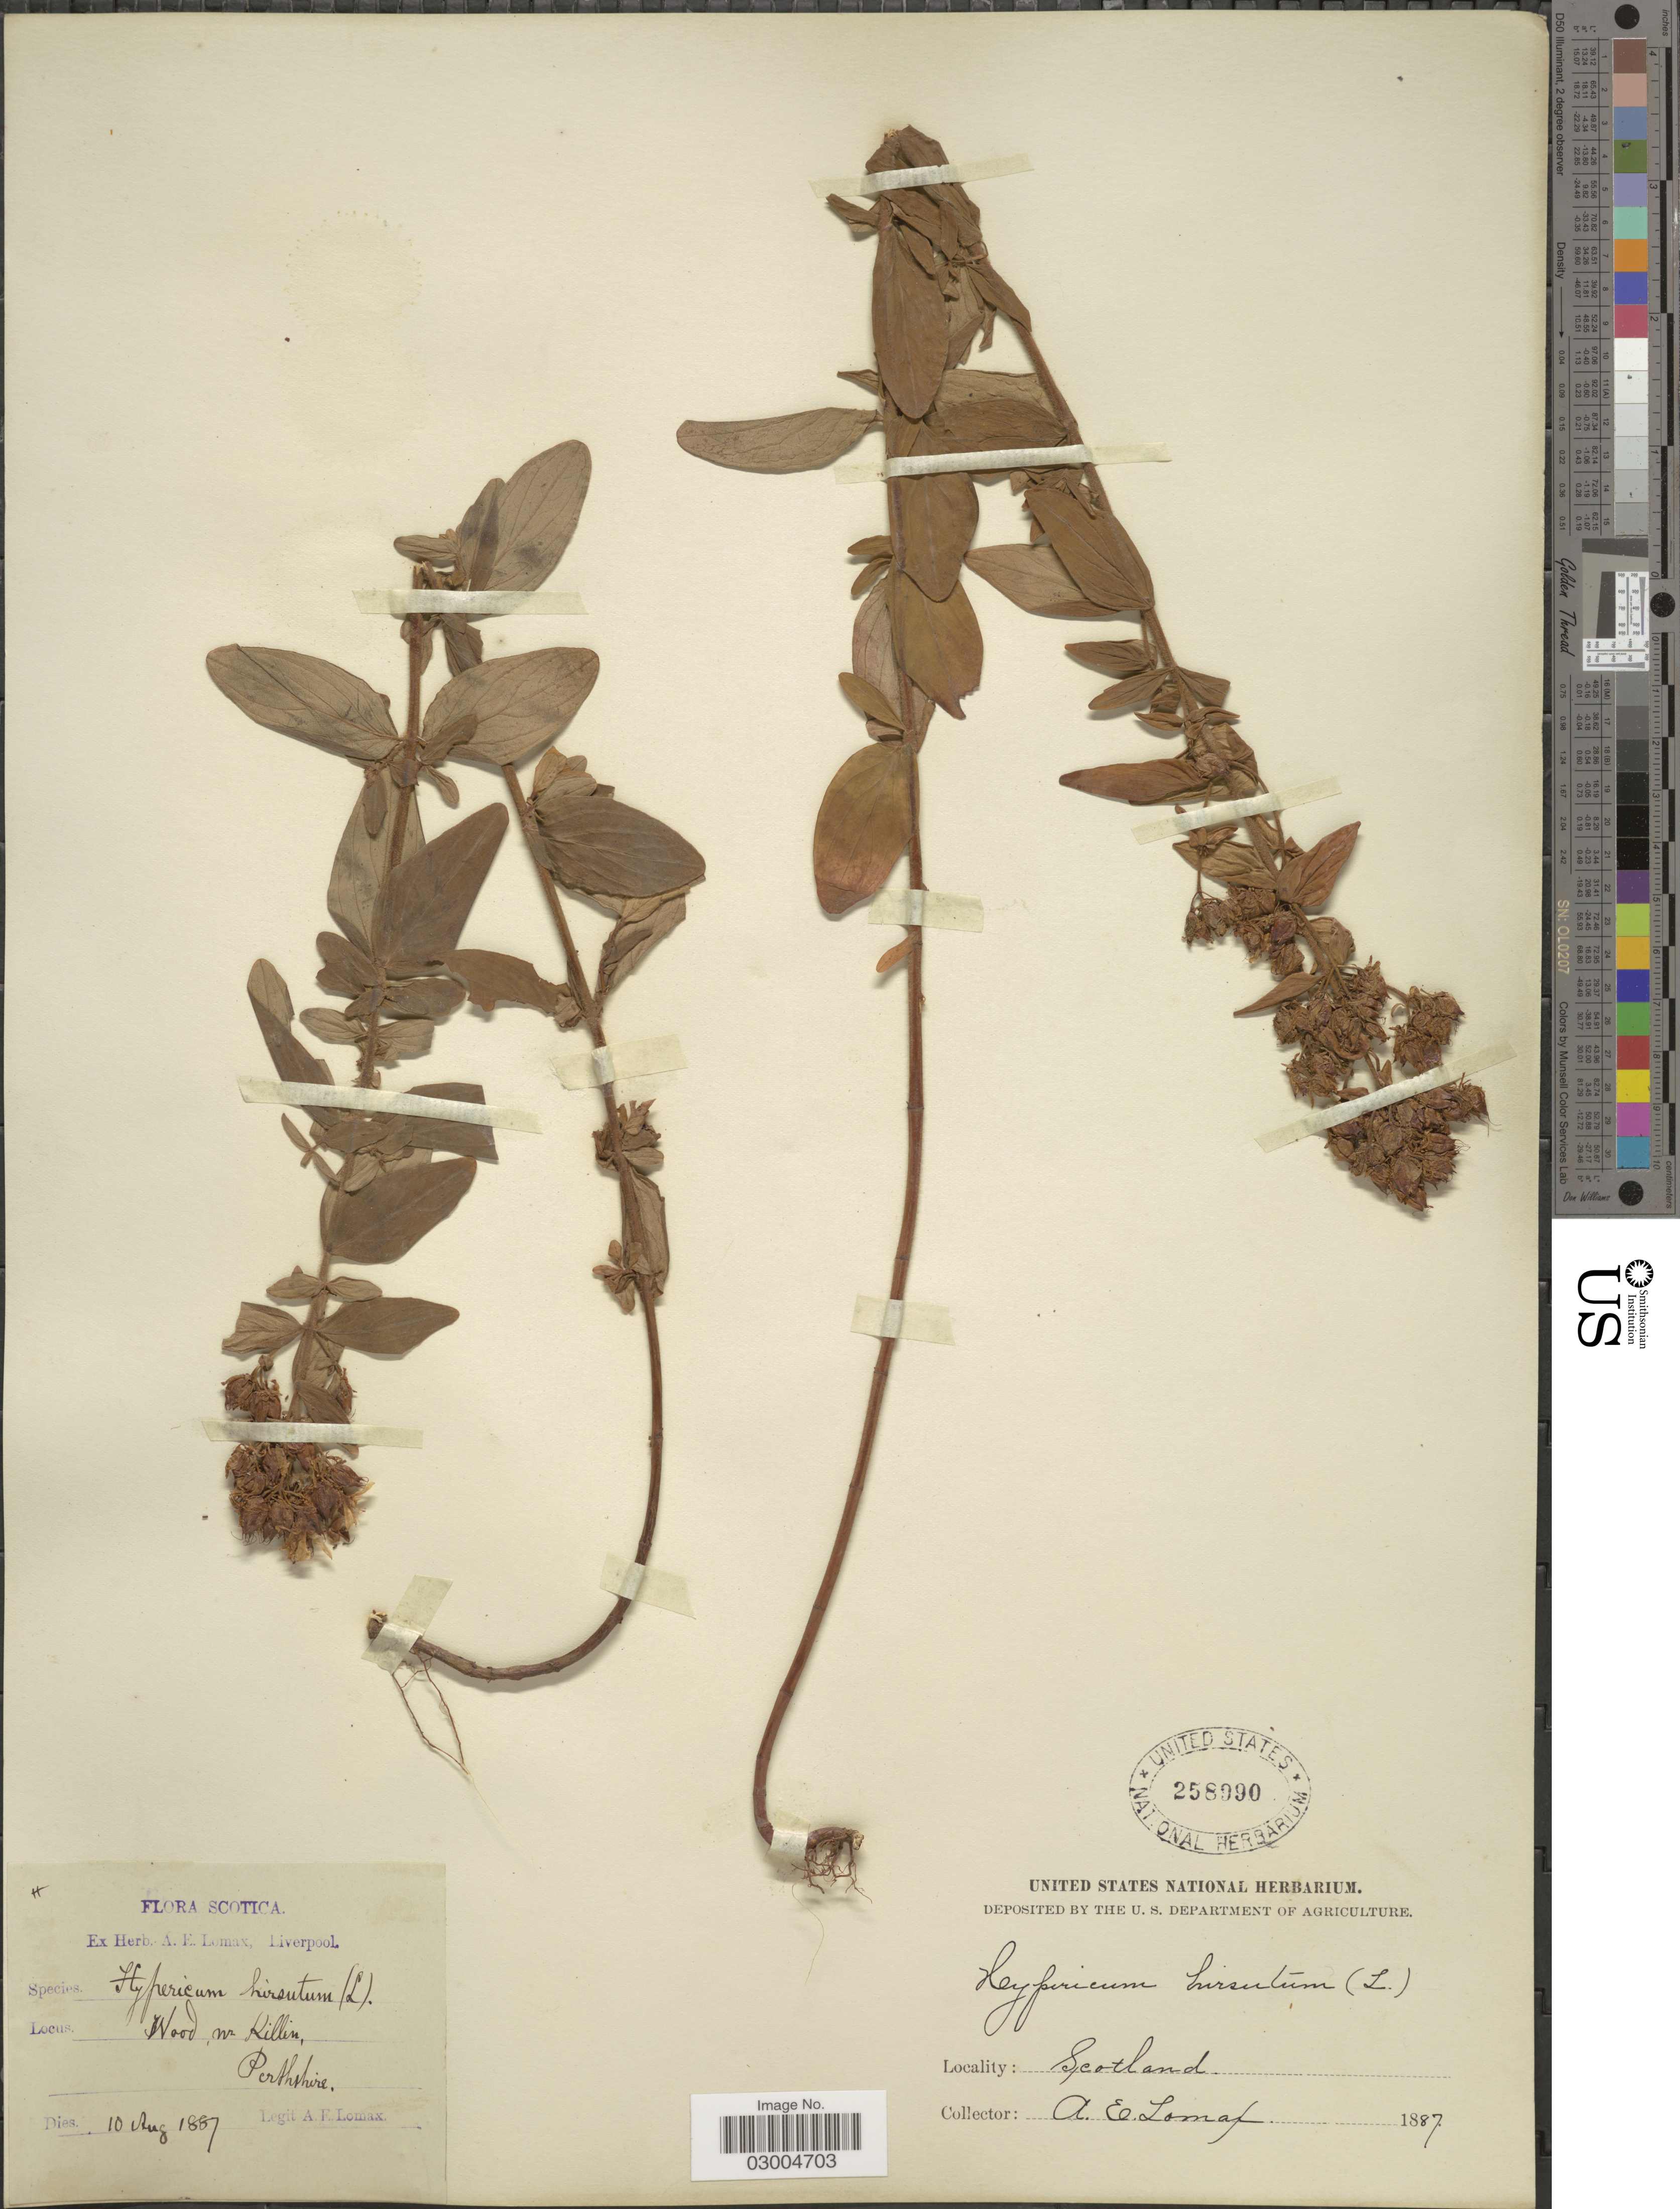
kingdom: Plantae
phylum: Tracheophyta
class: Magnoliopsida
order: Malpighiales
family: Hypericaceae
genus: Hypericum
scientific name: Hypericum hirsutum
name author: L.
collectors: A. Lomax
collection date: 1887-08-10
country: United Kingdom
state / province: Scotland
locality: Scotica. Nr. Killin, Perthshire.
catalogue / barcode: US 258990